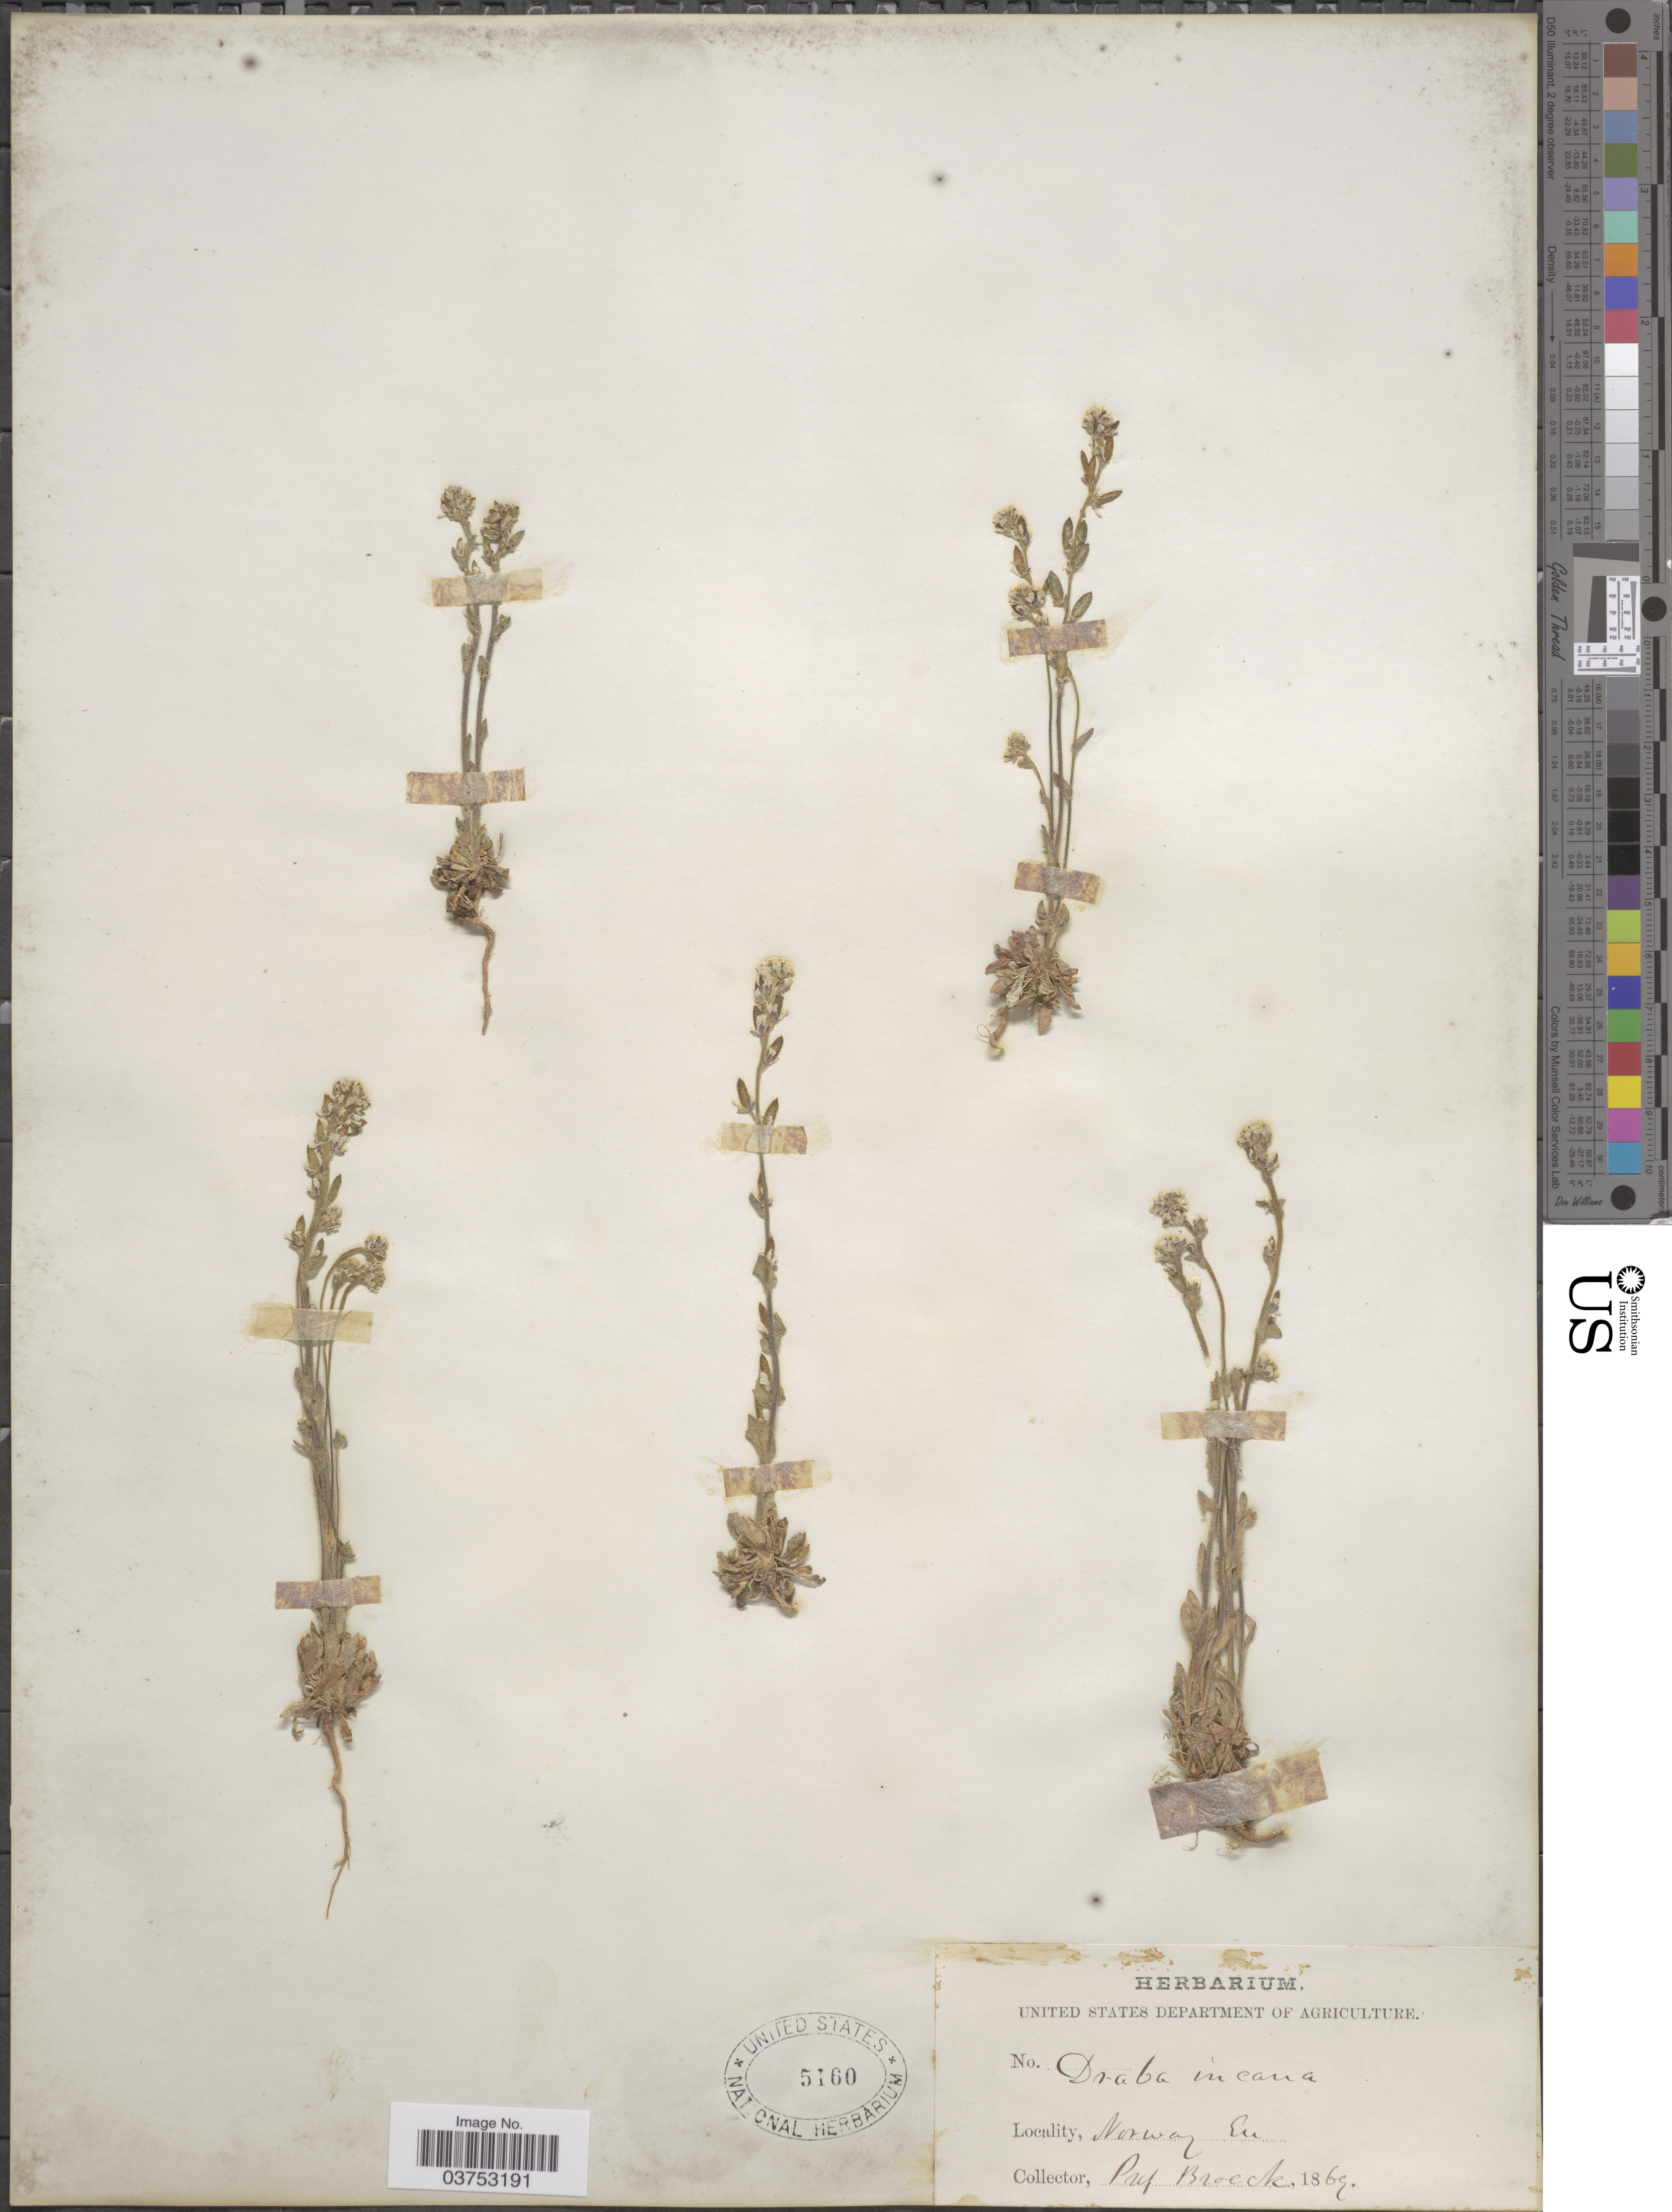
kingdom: Plantae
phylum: Tracheophyta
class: Magnoliopsida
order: Brassicales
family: Brassicaceae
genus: Draba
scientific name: Draba incana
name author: L.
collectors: -. Broeck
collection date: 1869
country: Norway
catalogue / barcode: US 5160